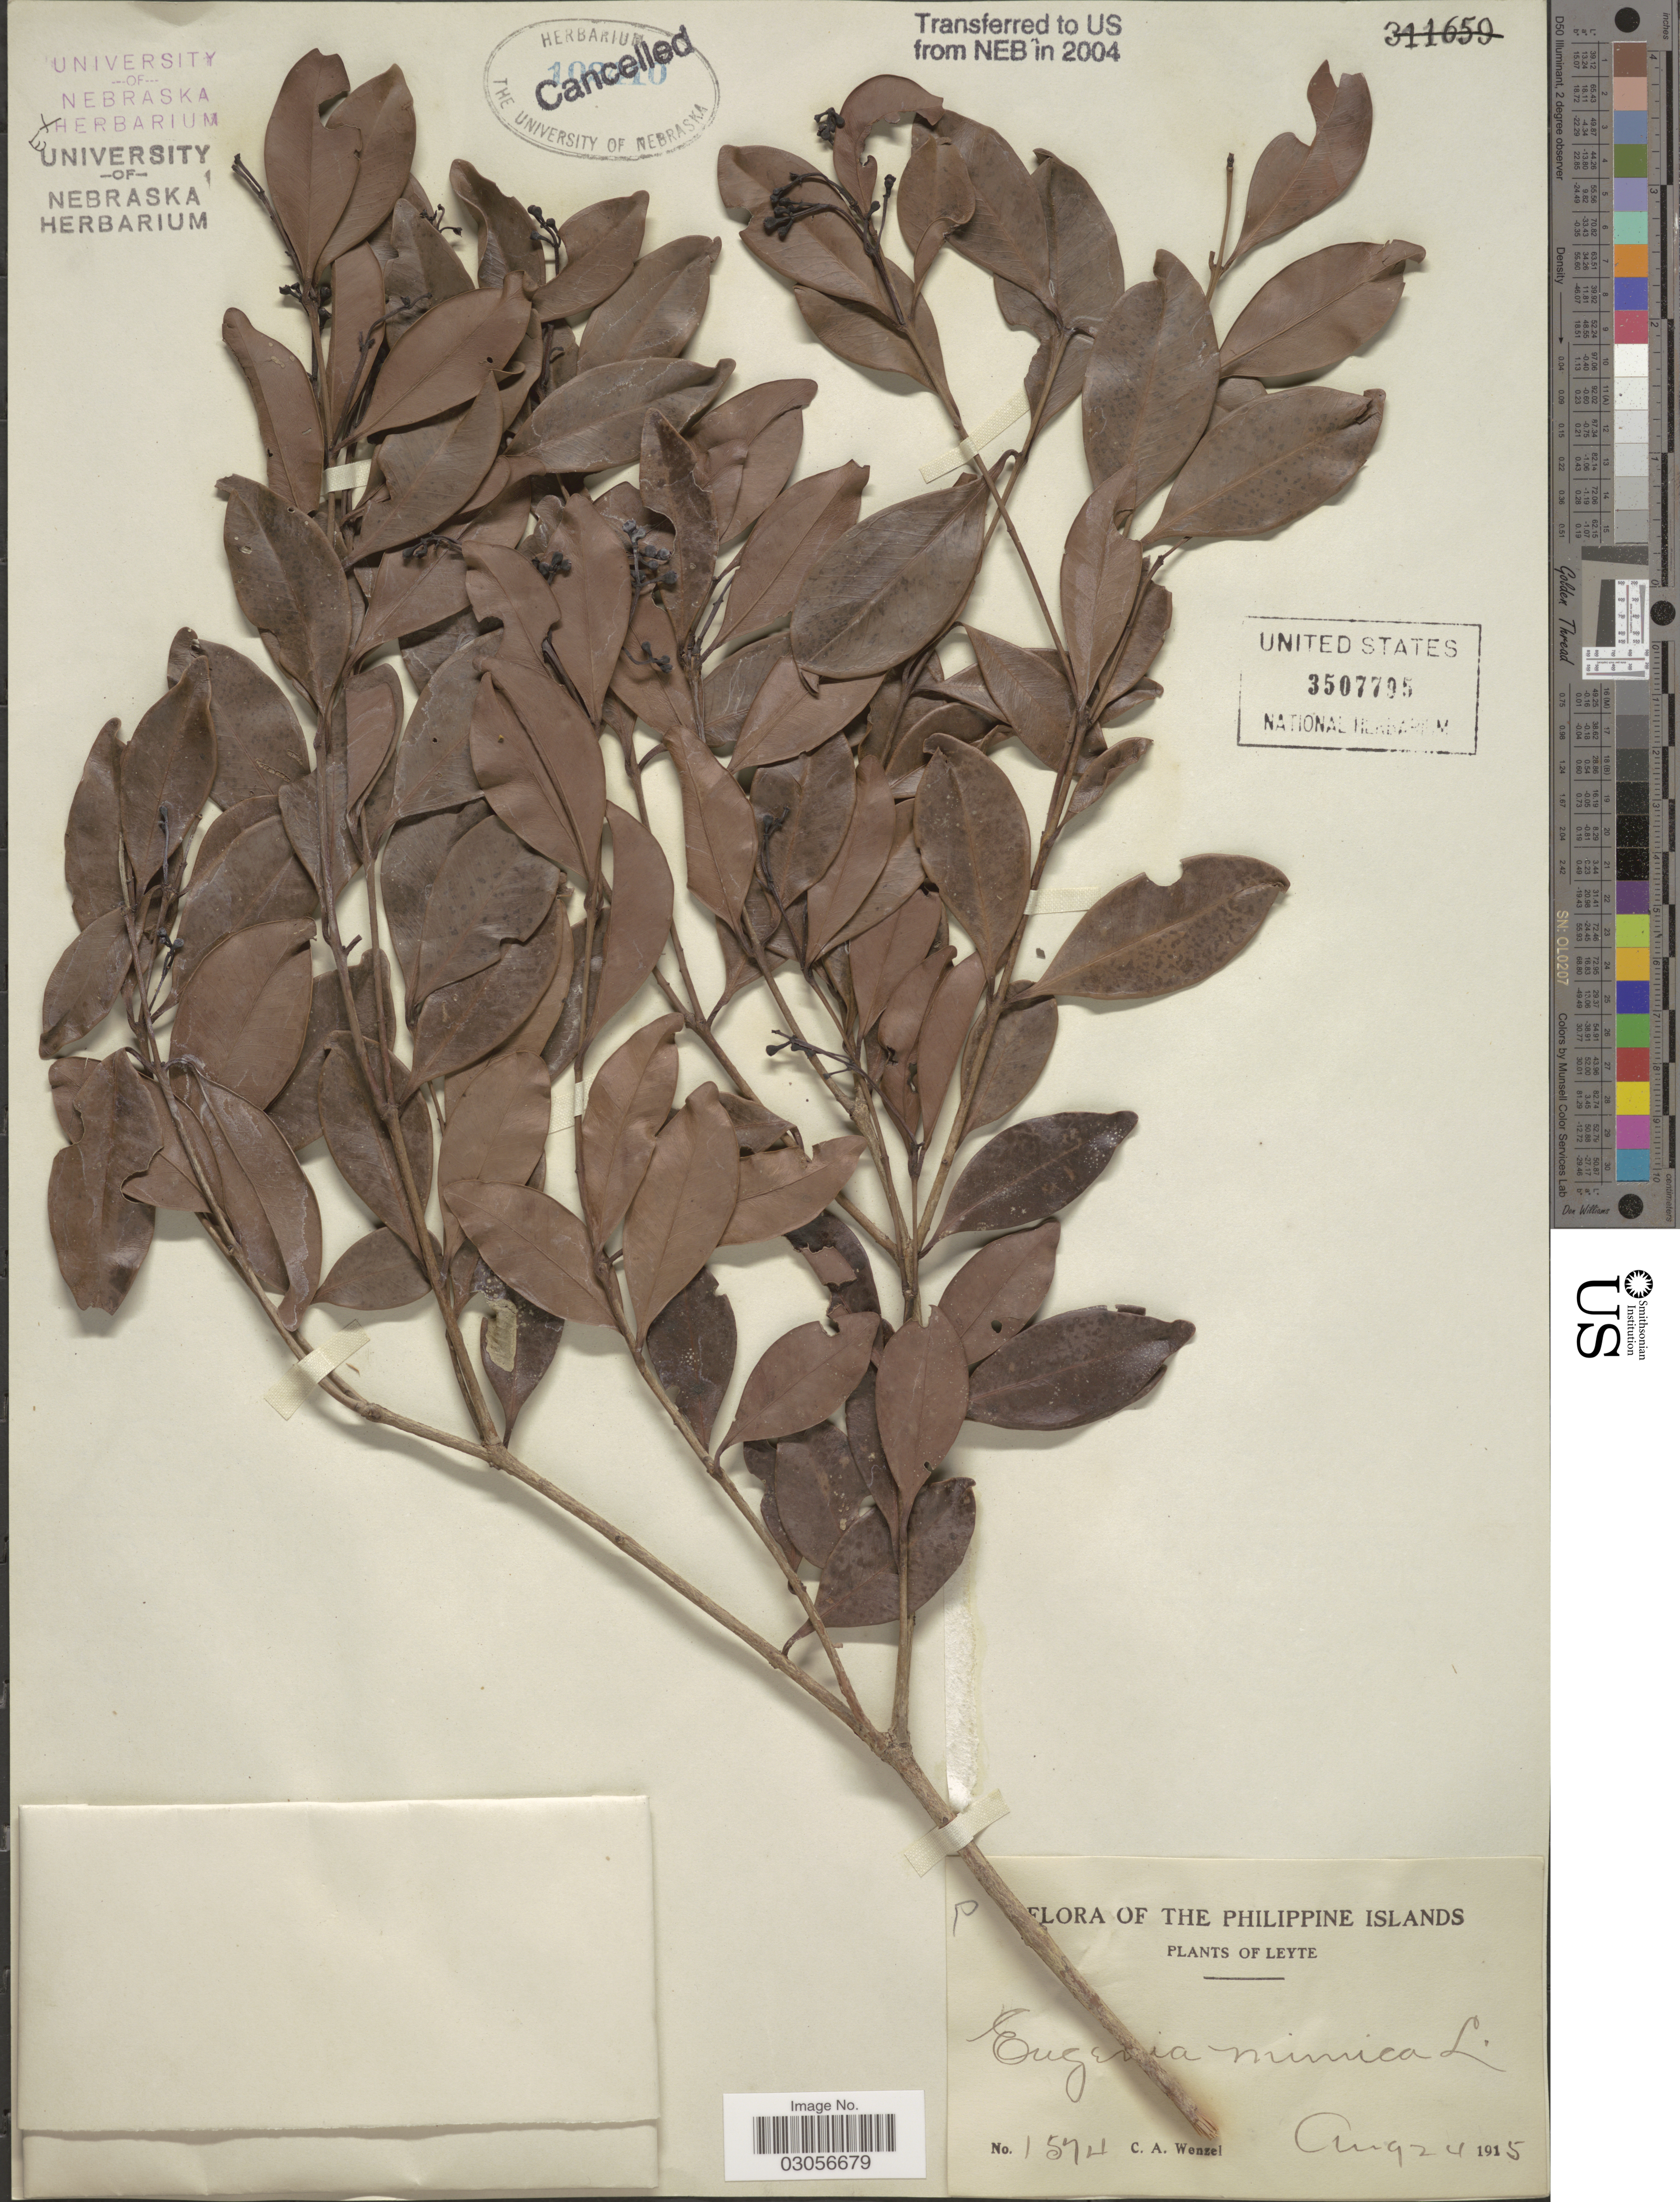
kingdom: Plantae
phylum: Tracheophyta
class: Magnoliopsida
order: Myrtales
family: Myrtaceae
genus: Syzygium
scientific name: Syzygium mimicum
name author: (Merr.) Merr.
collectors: C. Wenzel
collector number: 1574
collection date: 1915-08-24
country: Philippines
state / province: Eastern Visayas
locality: Philippine Islands. Leyte.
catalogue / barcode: US 3507795